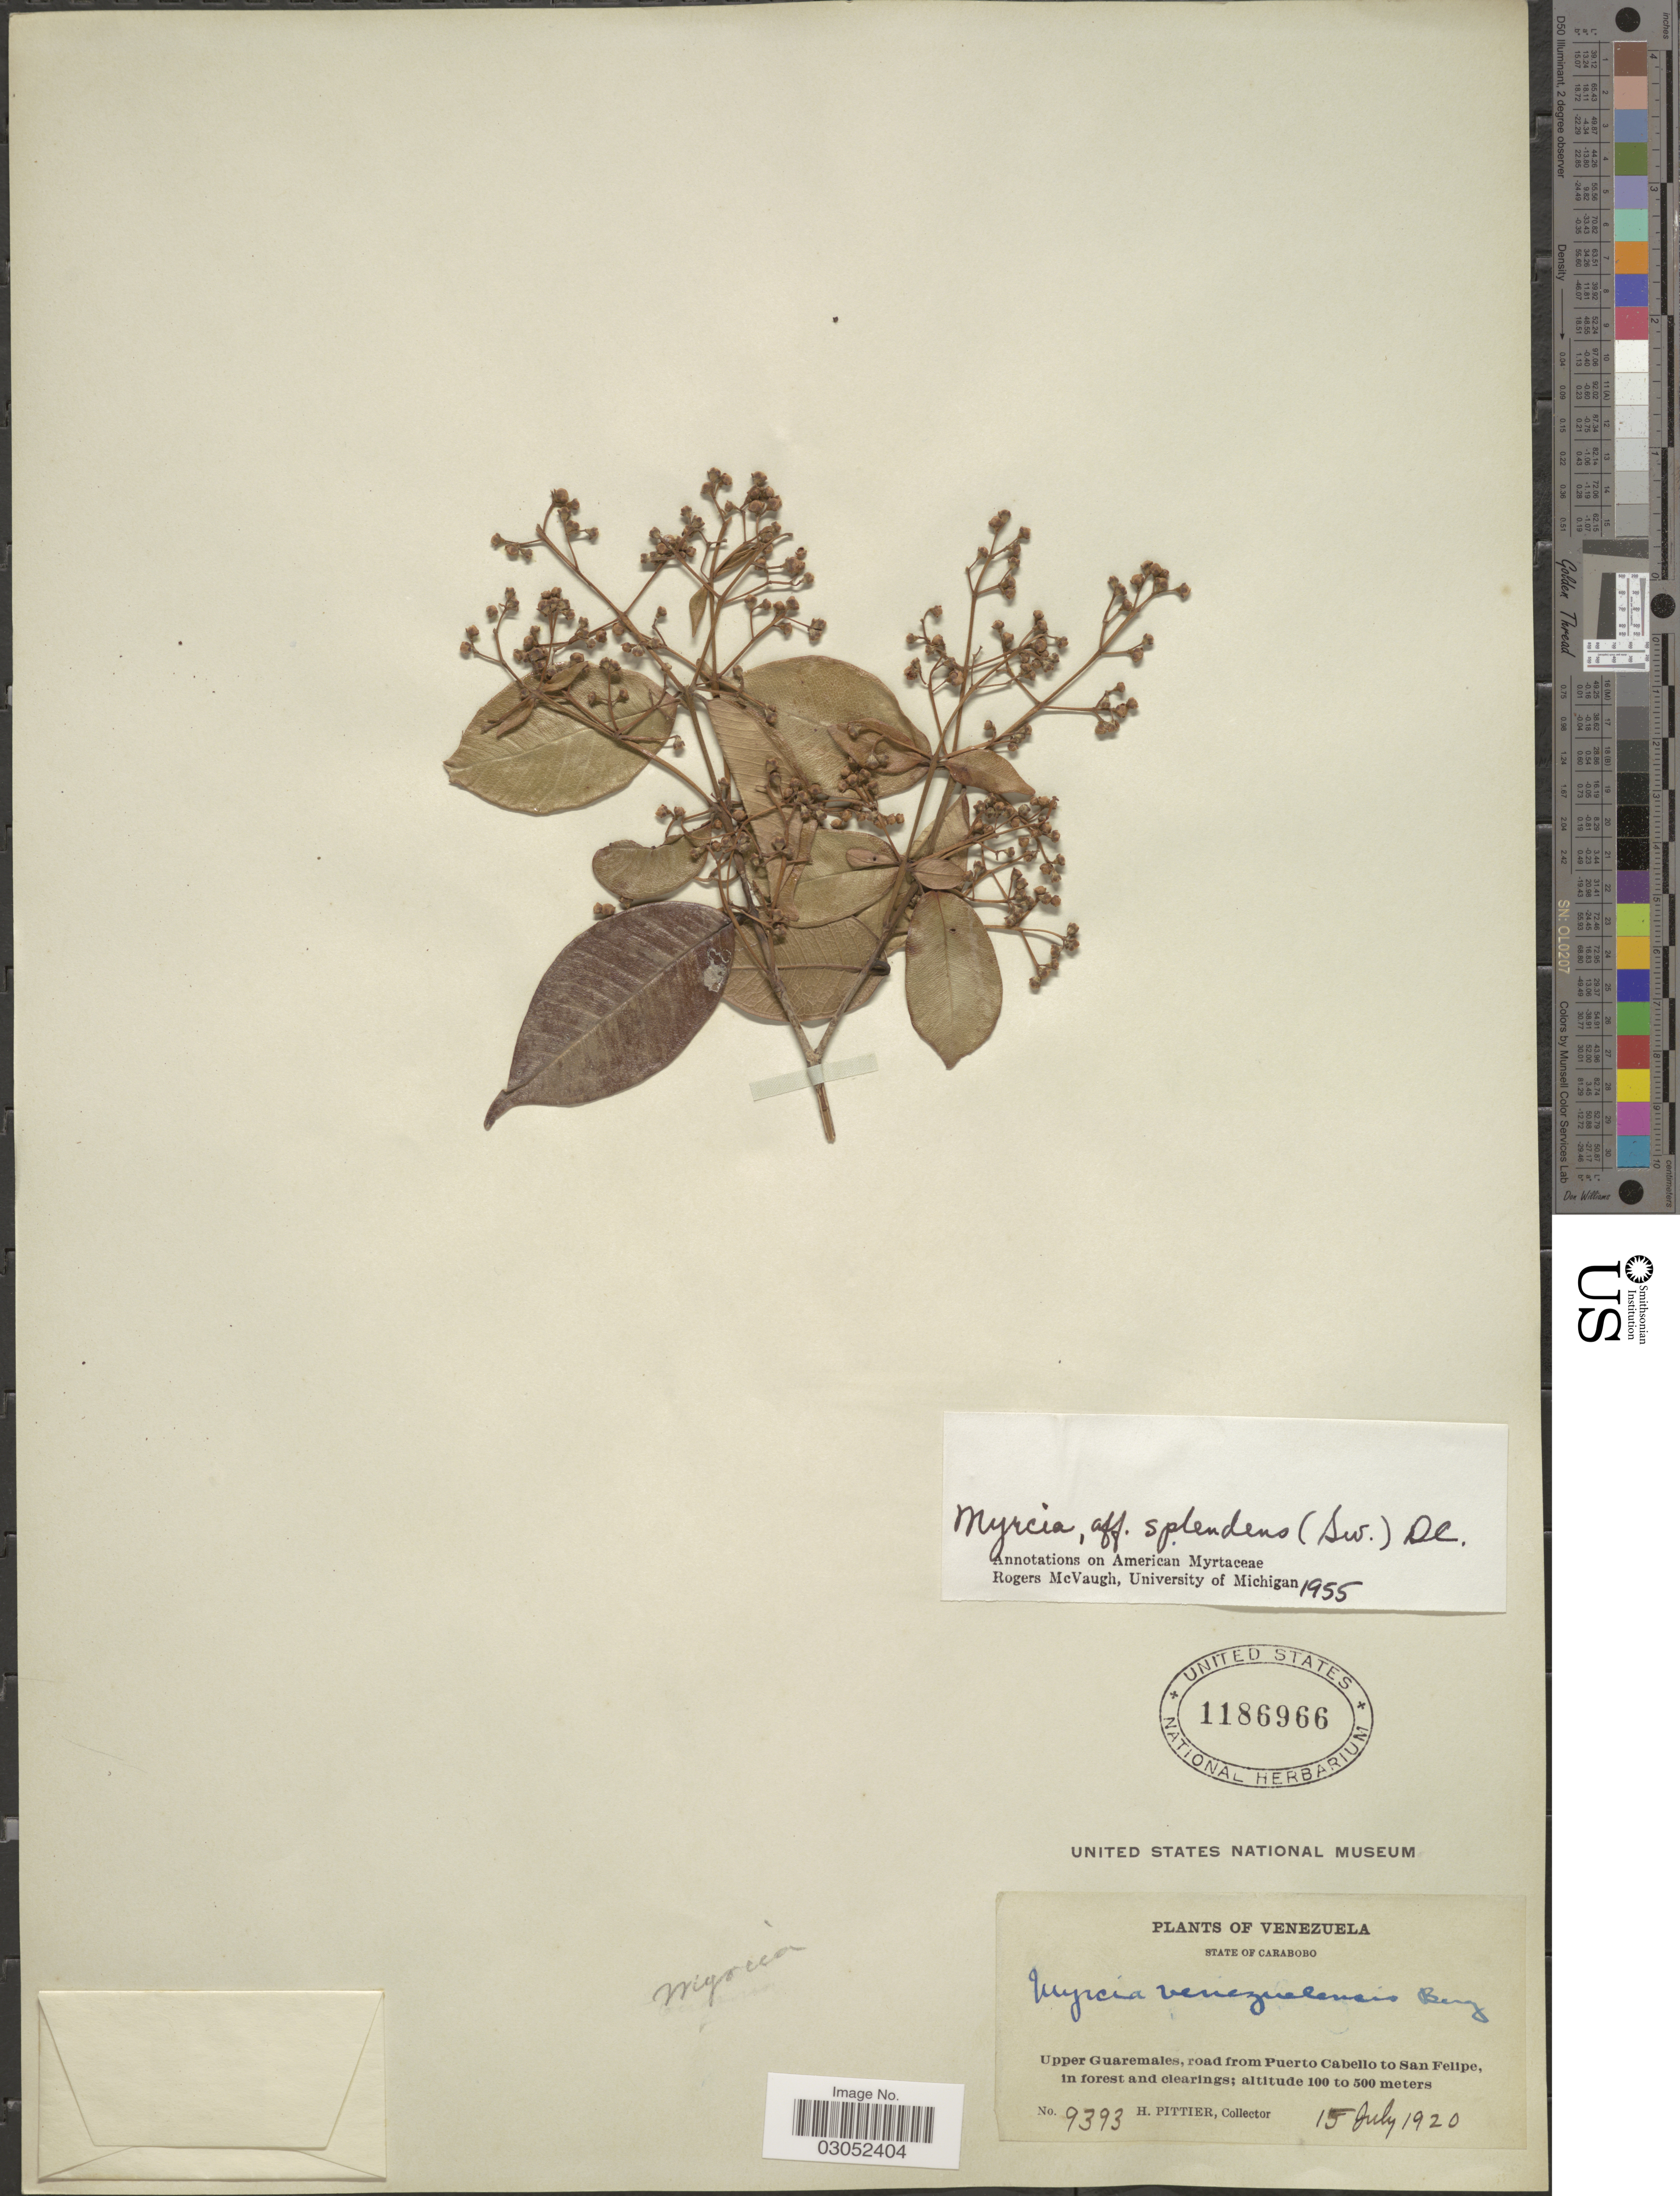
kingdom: Plantae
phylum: Tracheophyta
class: Magnoliopsida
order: Myrtales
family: Myrtaceae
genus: Myrcia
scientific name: Myrcia splendens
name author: (Sw.) DC.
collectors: H. F. Pittier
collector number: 9393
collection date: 1920-07-15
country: Venezuela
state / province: Carabobo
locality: State of Carabobo. Upper Guaremales, road from Puerto Cabello to San Felipe.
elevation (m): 100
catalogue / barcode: US 1186966